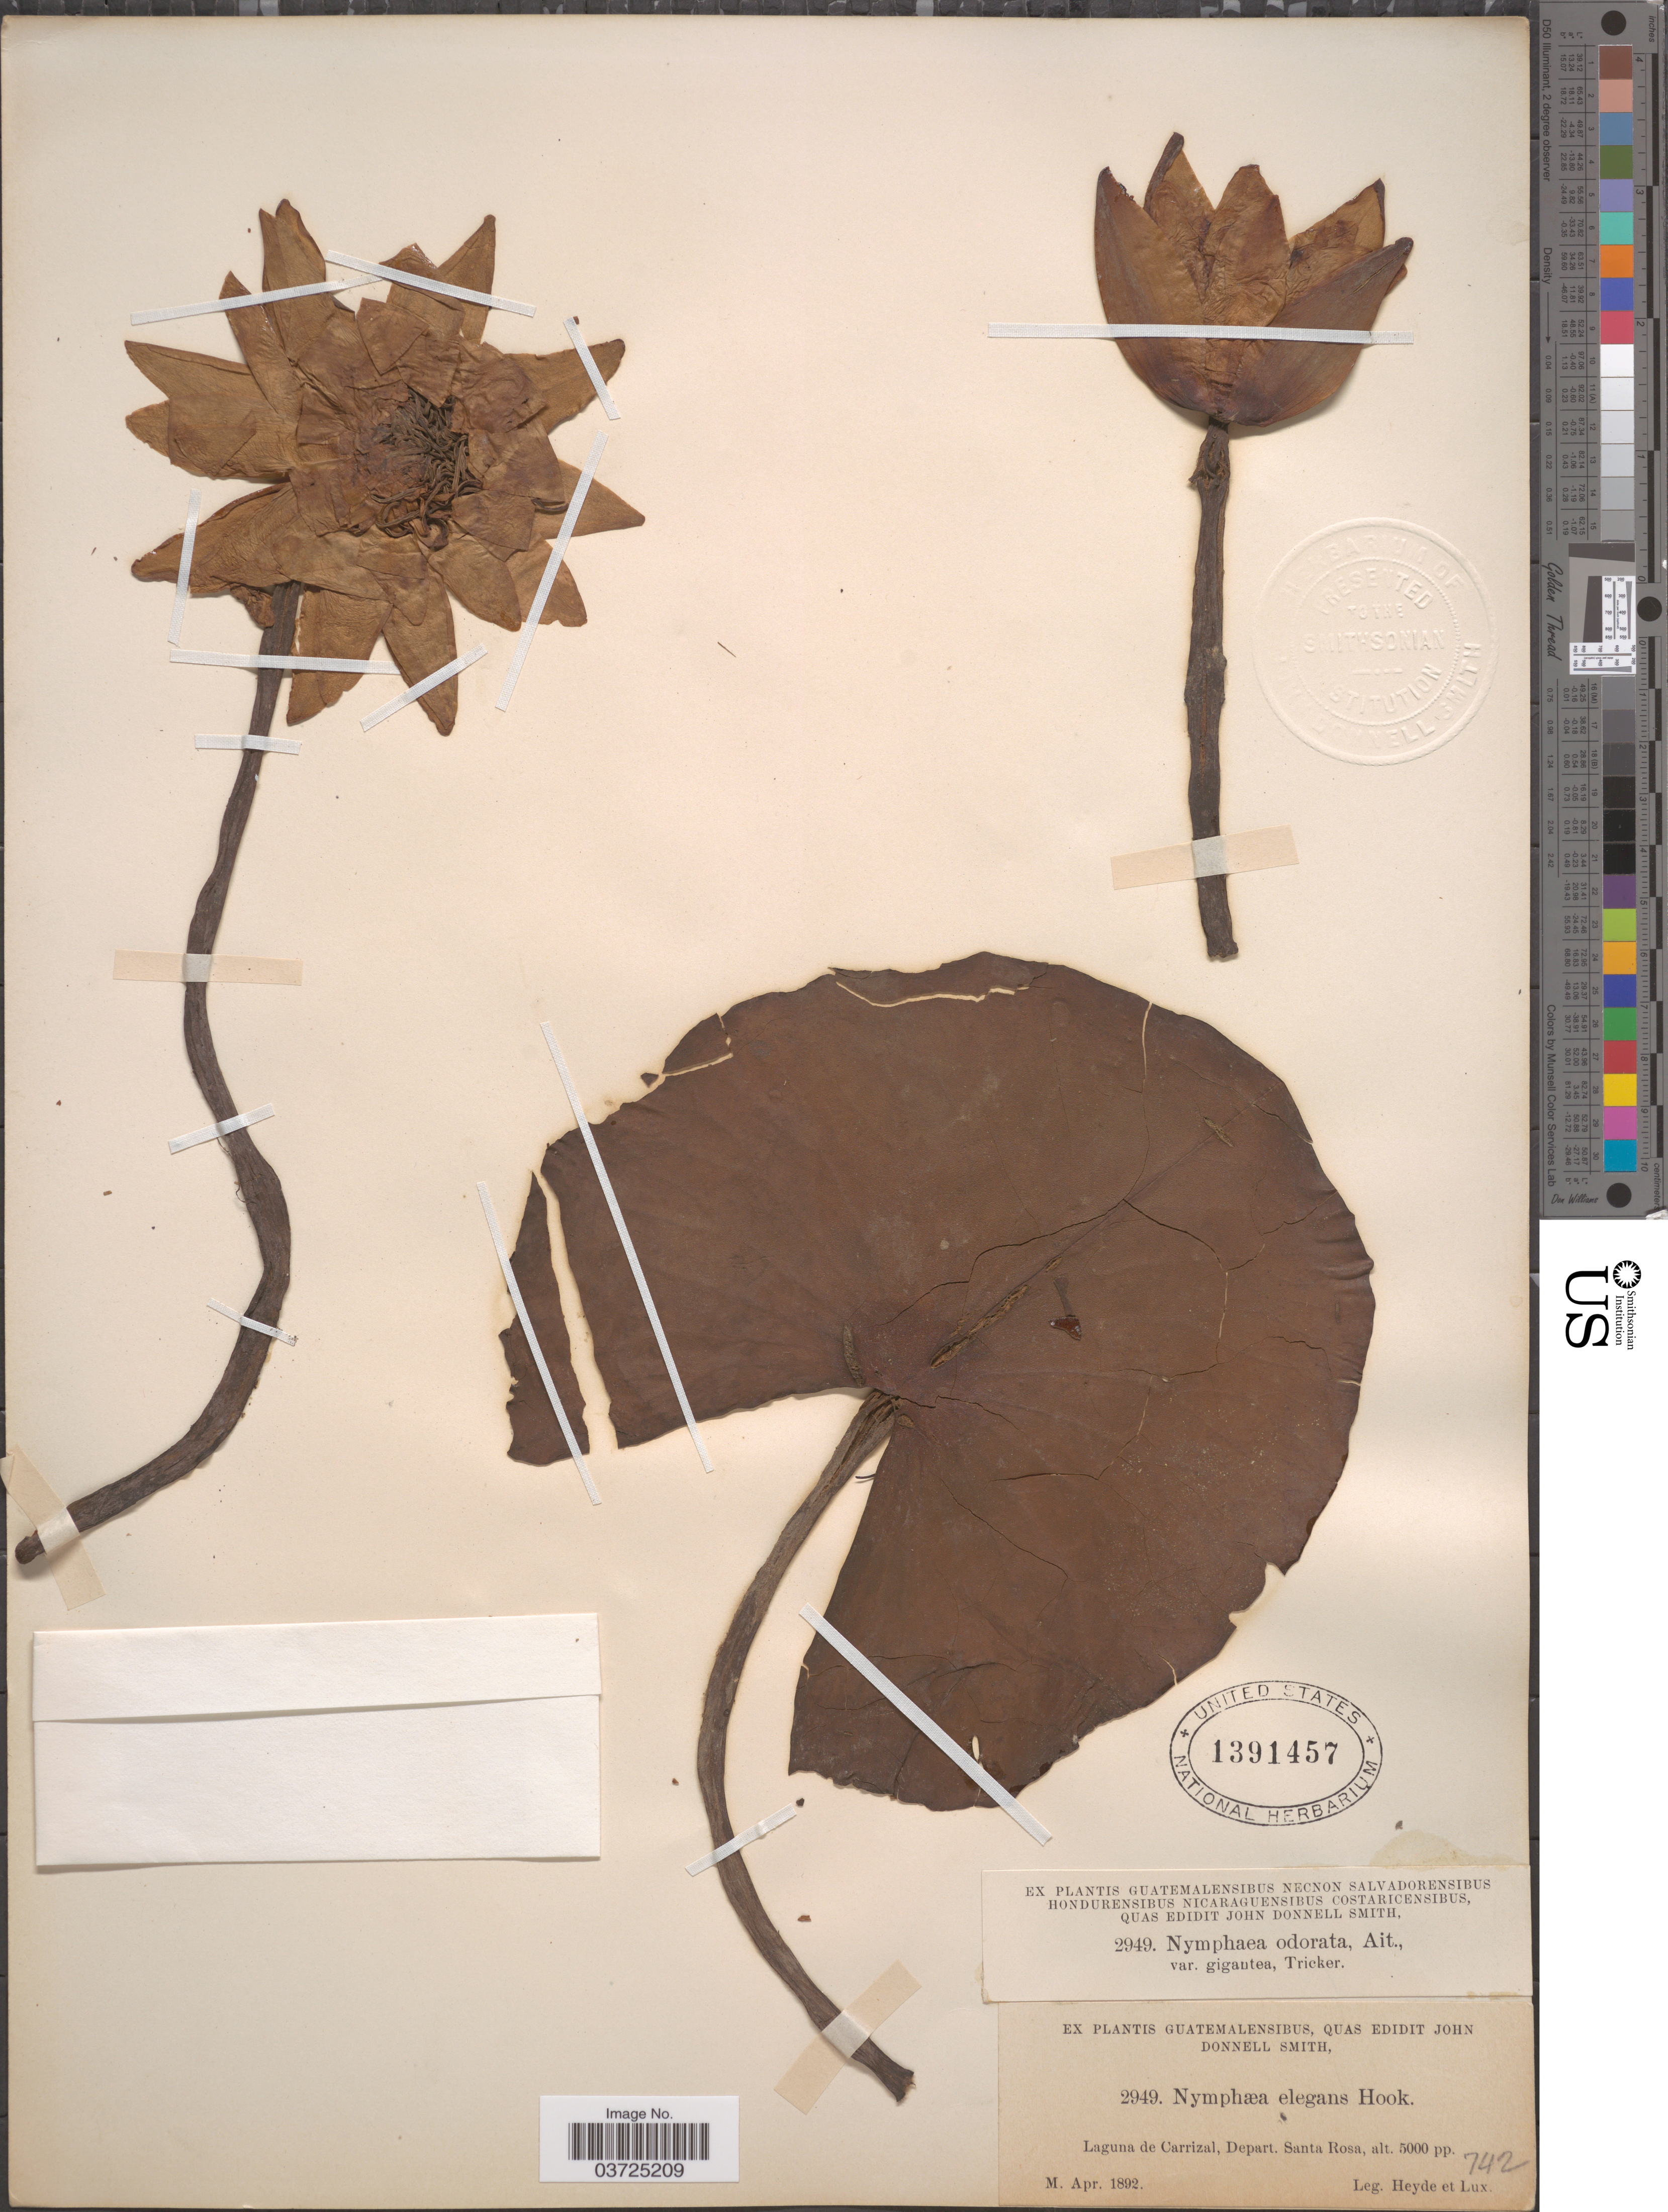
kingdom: Plantae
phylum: Tracheophyta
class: Magnoliopsida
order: Nymphaeales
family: Nymphaeaceae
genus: Nymphaea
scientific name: Nymphaea odorata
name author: Aiton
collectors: Heyde & Lux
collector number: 2949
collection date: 1892-04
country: Guatemala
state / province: Santa Rosa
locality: Laguna de Carrizal, Depart. Santa Rosa.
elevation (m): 1524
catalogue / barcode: US 1391457